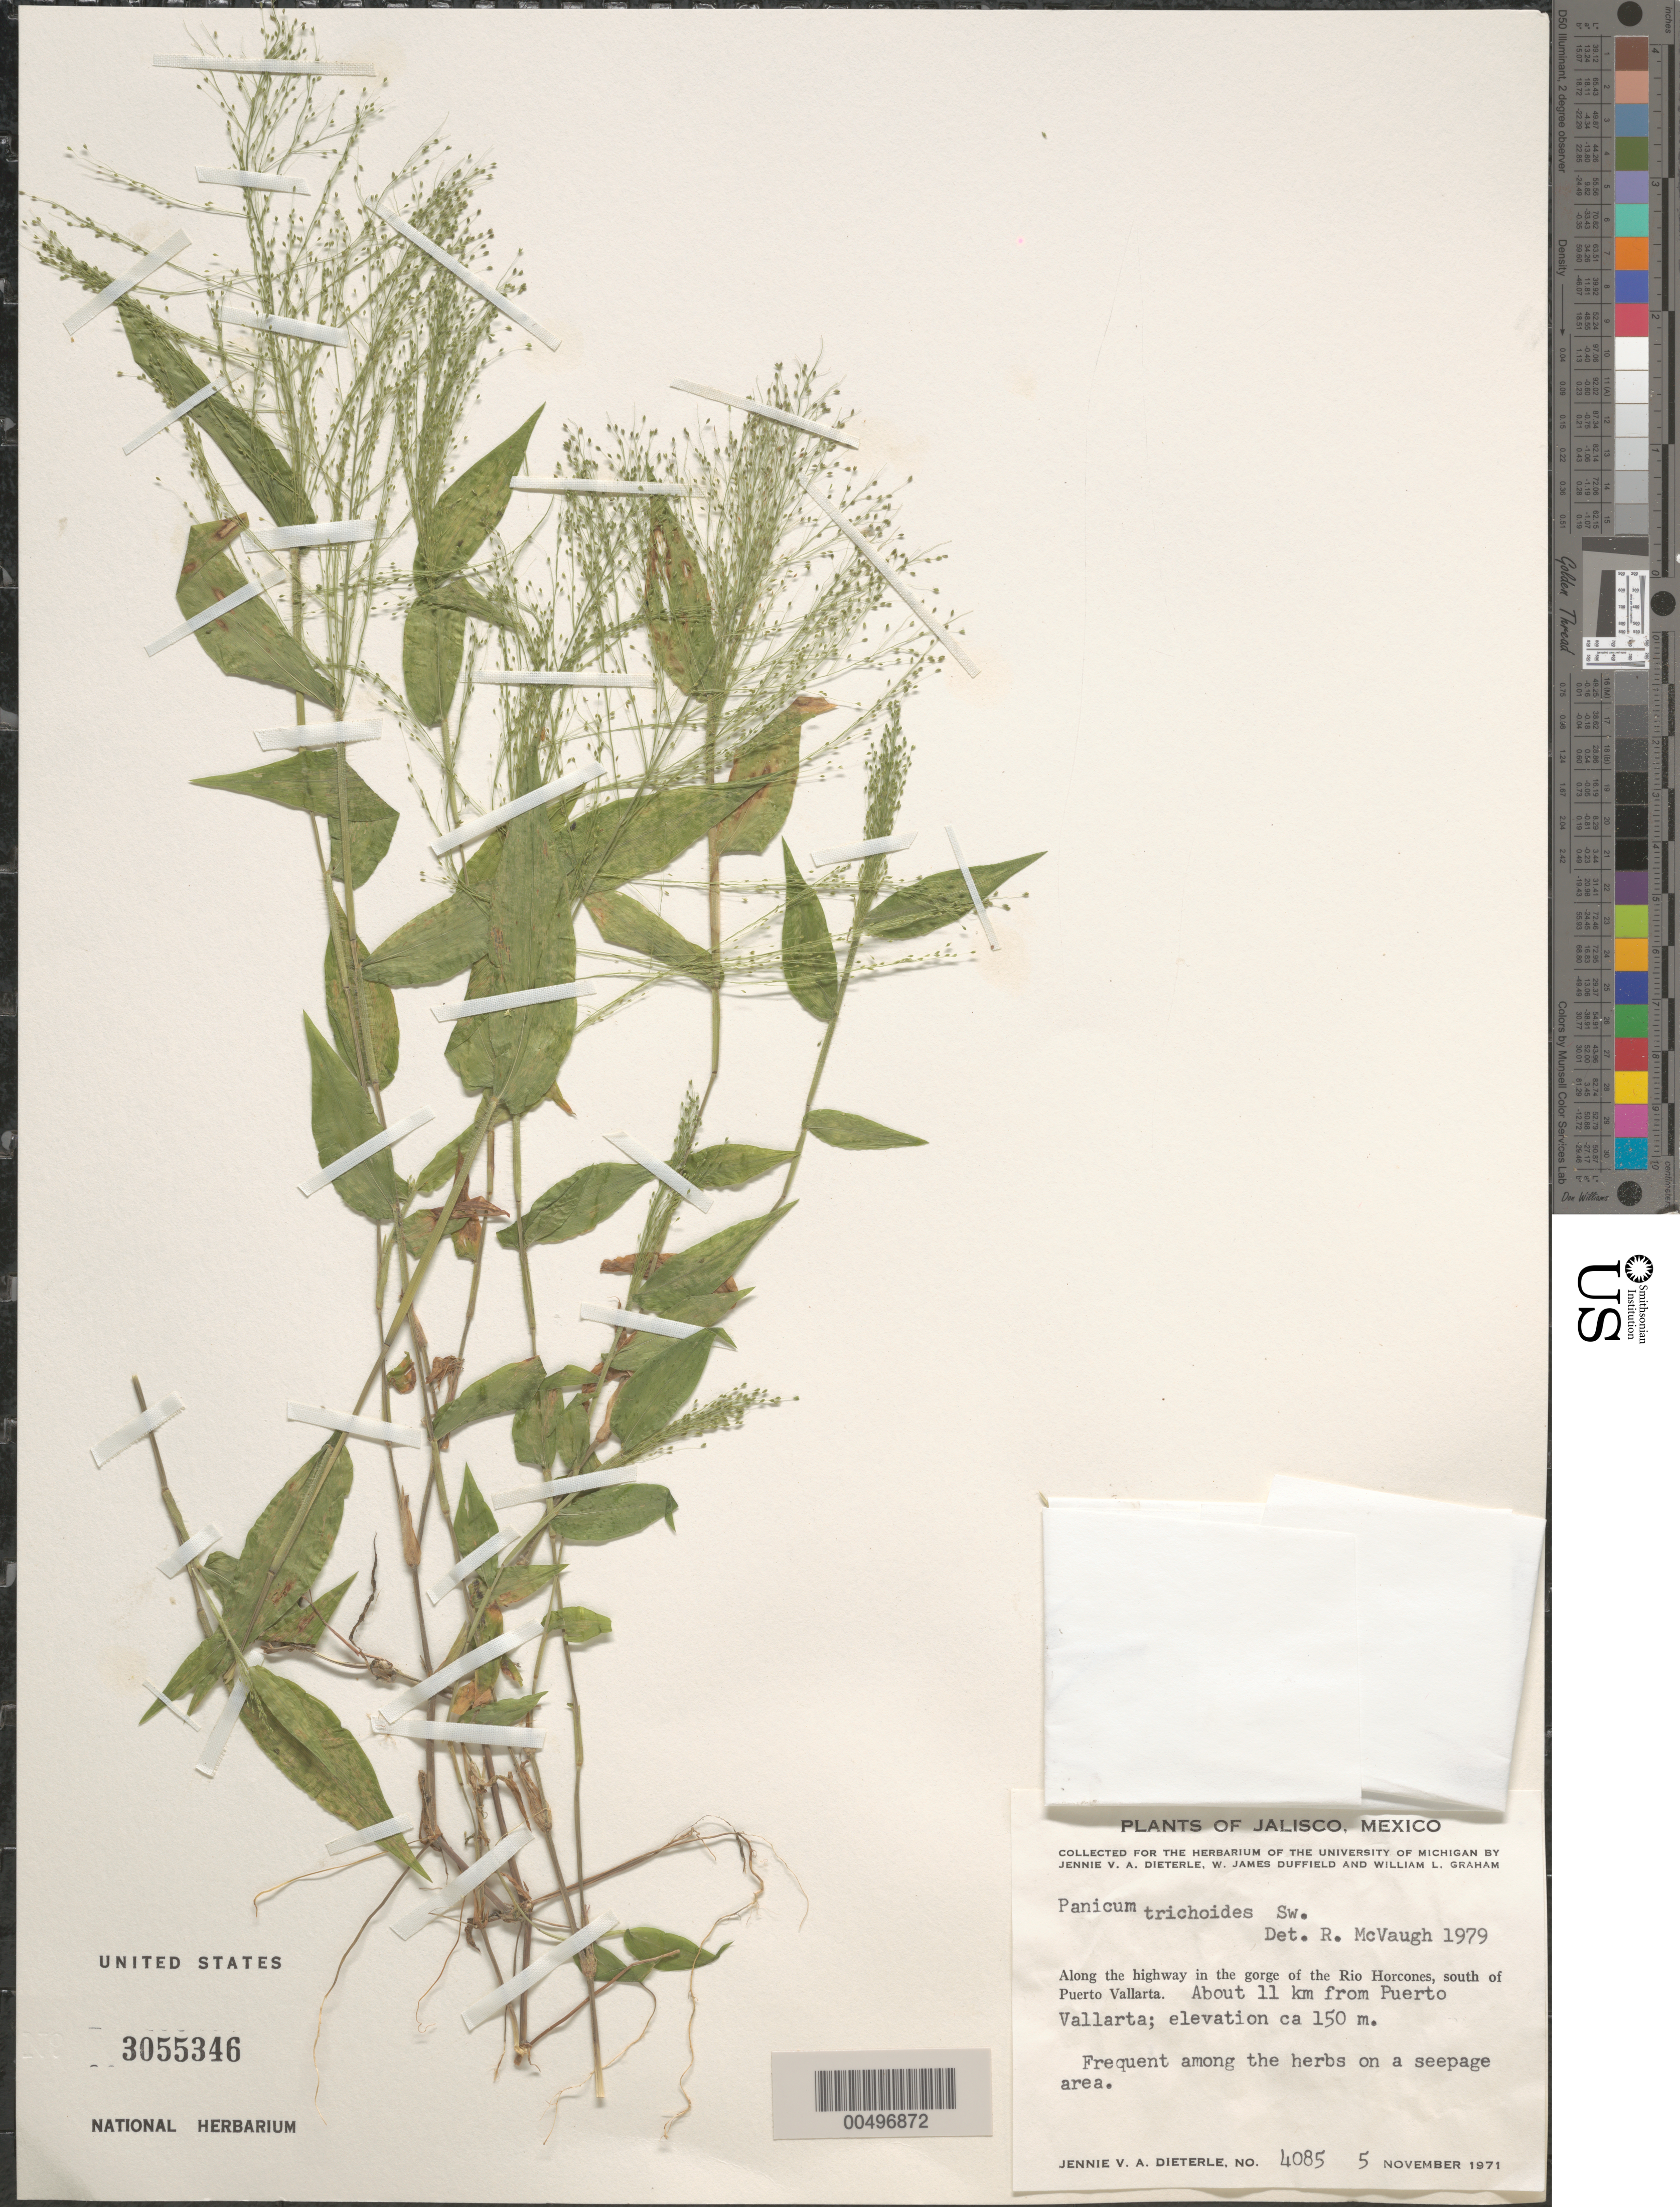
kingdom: Plantae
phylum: Tracheophyta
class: Liliopsida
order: Poales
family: Poaceae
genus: Panicum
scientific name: Panicum trichoides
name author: Sw.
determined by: McVaugh, R.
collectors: J. Dieterle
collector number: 4085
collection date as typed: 5 Nov 1971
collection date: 1971-11-05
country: Mexico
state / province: Jalisco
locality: Along the hwy in the gorge of the Rio Horcones, S of Puerto Vallarta, about 11 km from Puerto Vallarta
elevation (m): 150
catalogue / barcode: US 3055346